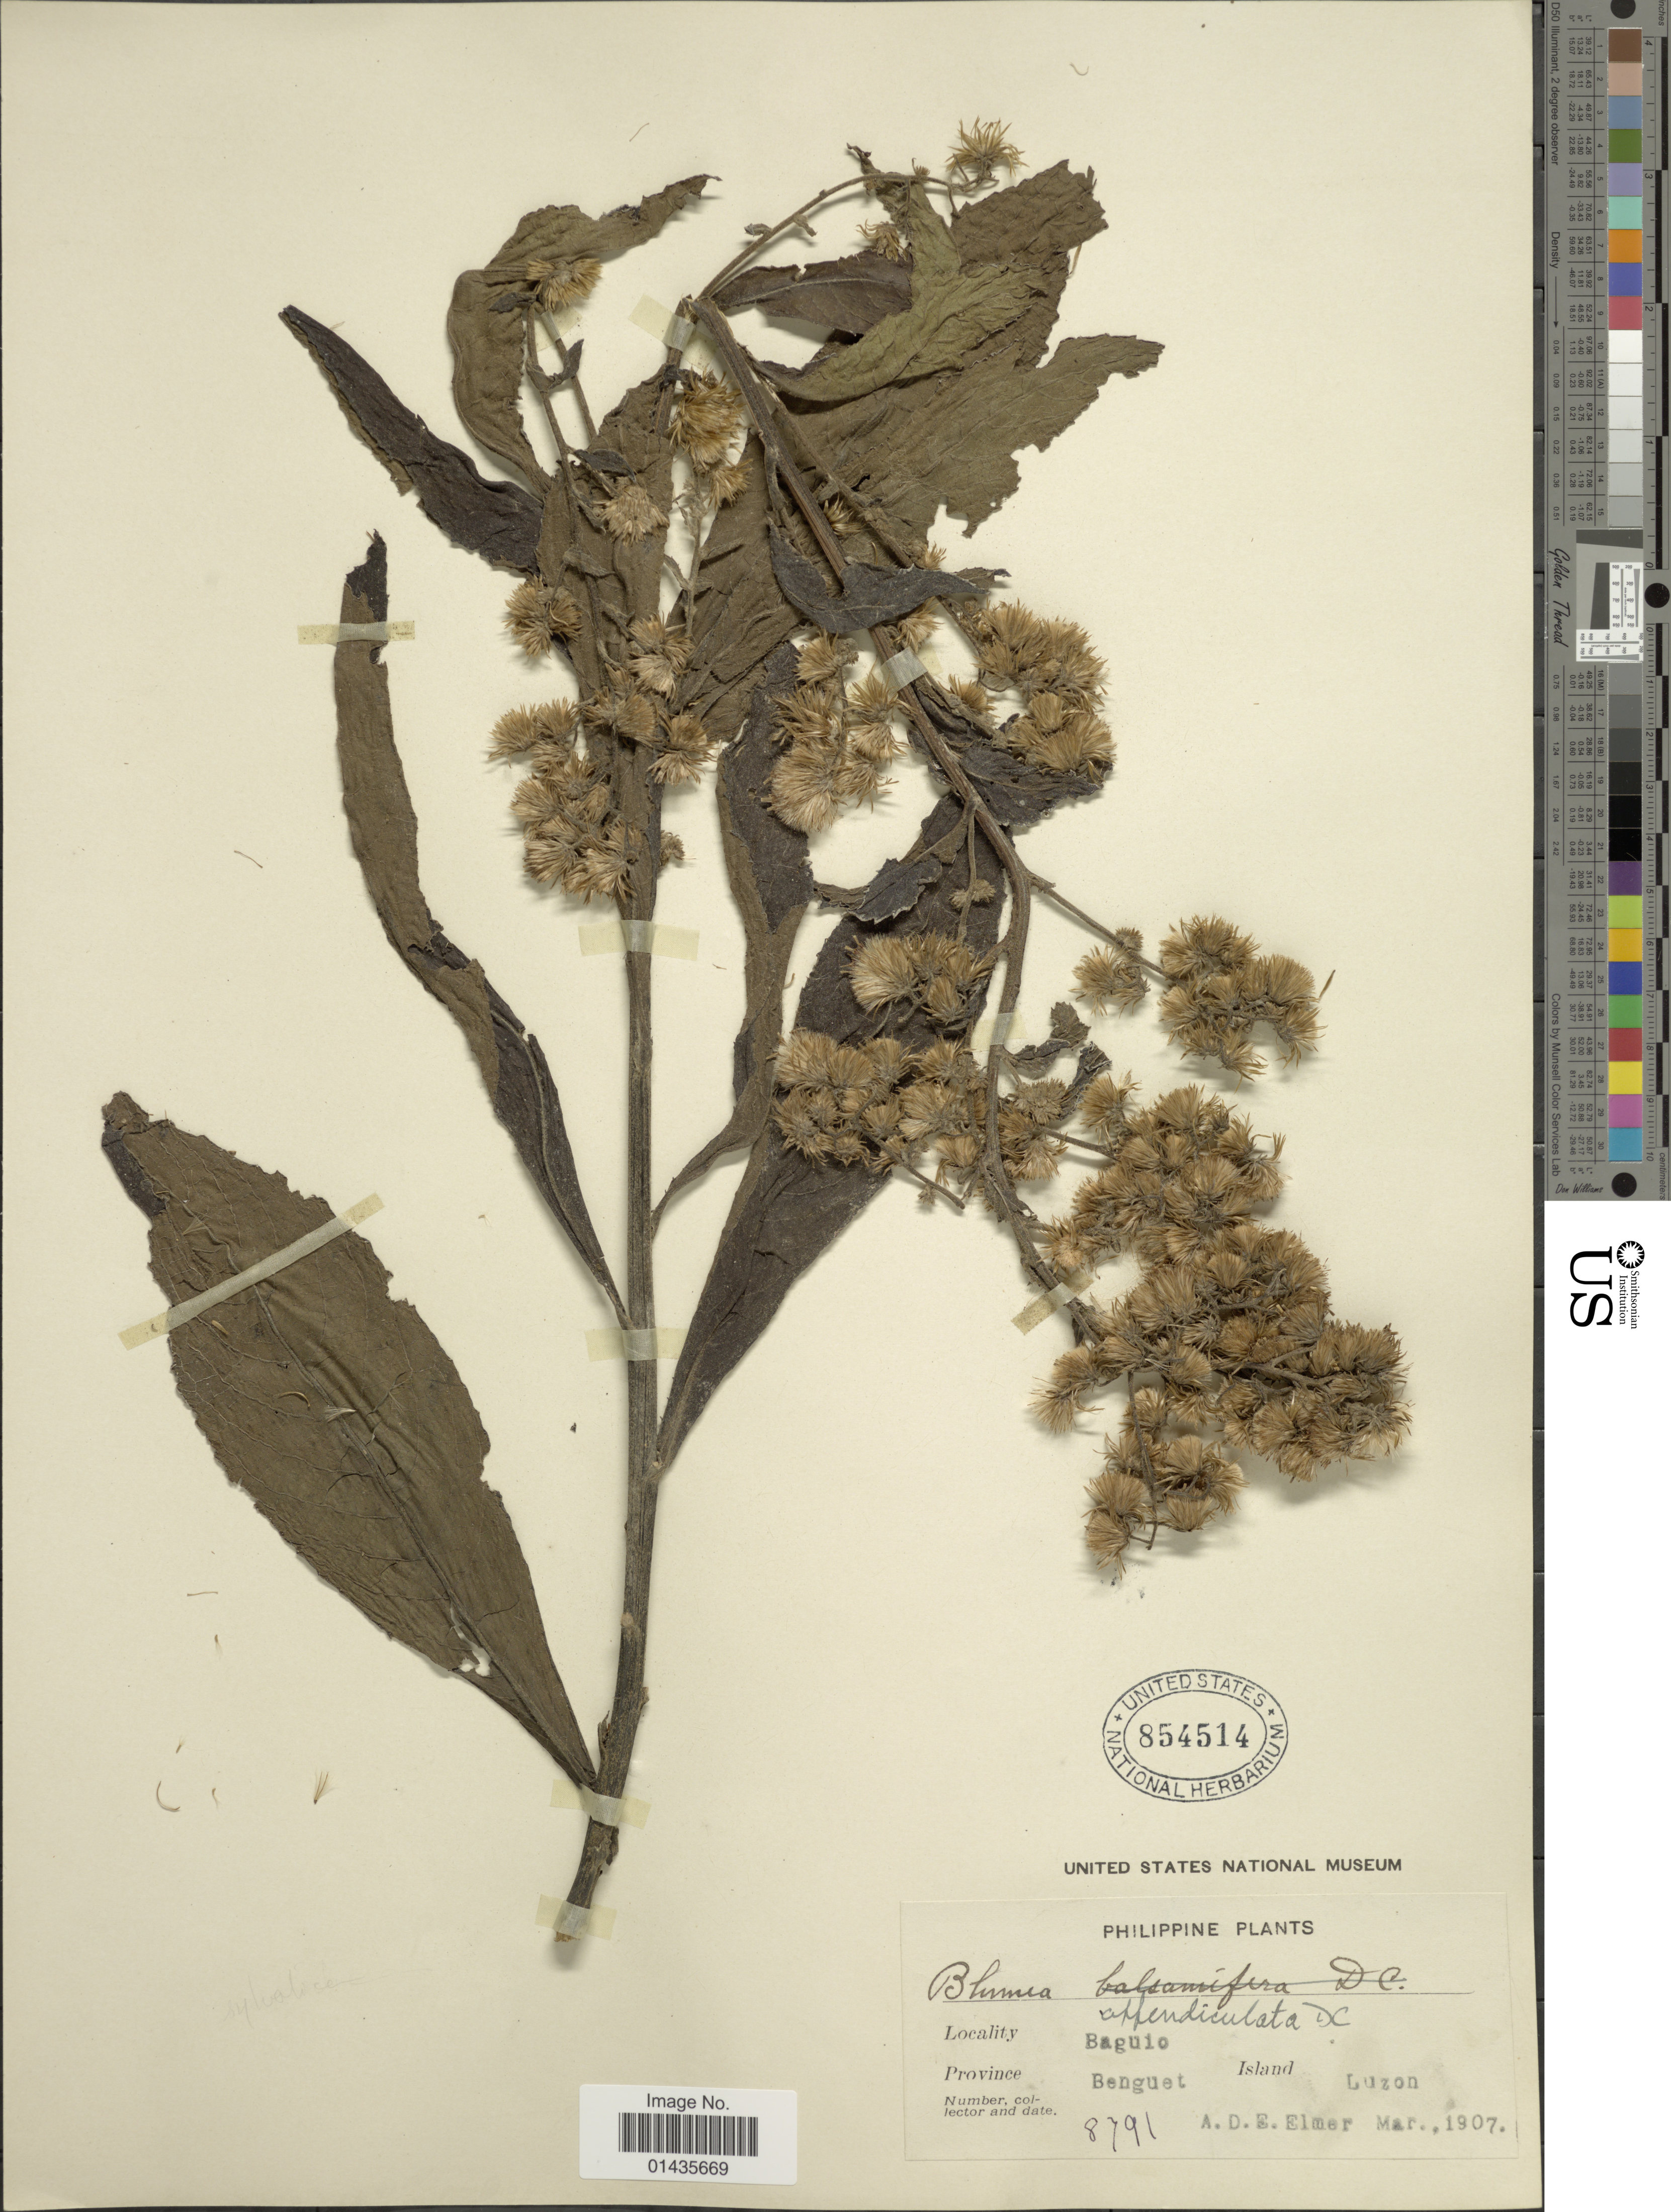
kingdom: Plantae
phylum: Tracheophyta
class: Magnoliopsida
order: Asterales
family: Asteraceae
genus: Blumea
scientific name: Blumea appendiculata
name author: DC.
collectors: A. D. E. Elmer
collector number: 8791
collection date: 1907-03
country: Philippines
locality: Baguio, Province Benguet, Island Luzon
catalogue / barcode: US 854514